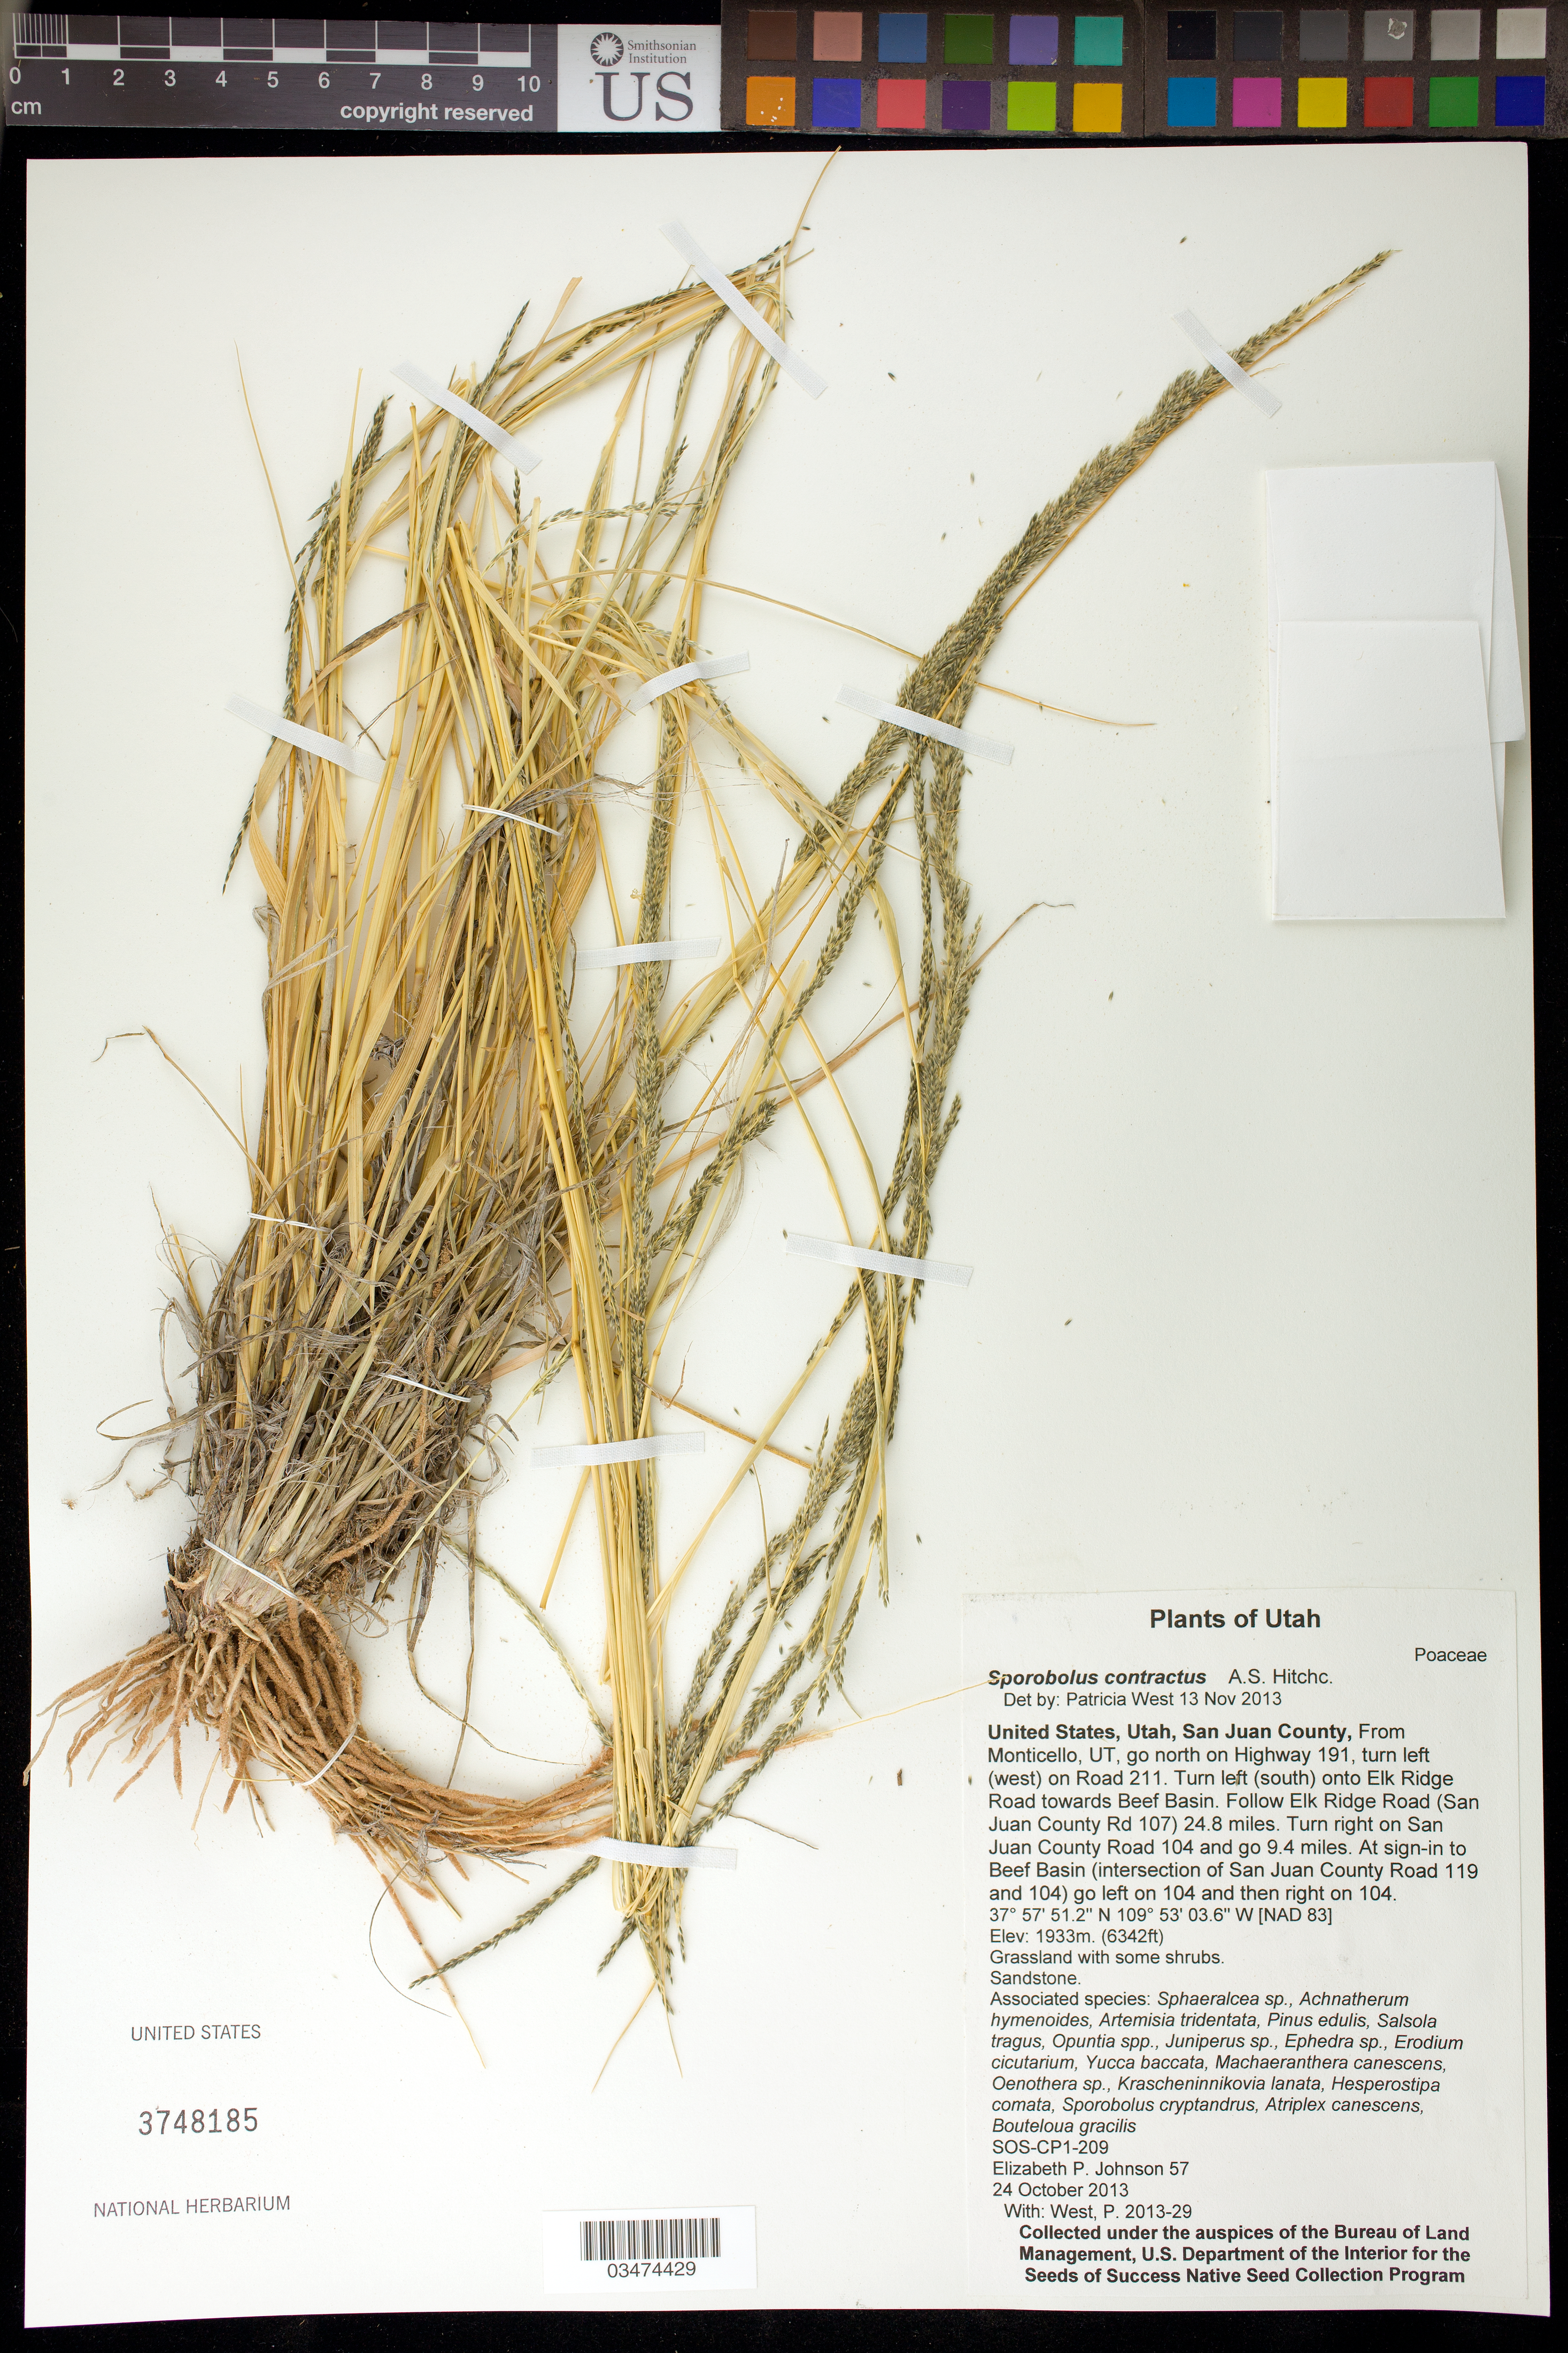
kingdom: Plantae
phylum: Tracheophyta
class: Liliopsida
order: Poales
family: Poaceae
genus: Sporobolus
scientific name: Sporobolus contractus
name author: Hitchc.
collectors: E. Johnson & P. West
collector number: CP1-209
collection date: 2013-10-24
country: United States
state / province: Utah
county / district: San Juan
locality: Near Beef Basin (intersection of San Juan County Rd 119 and 104)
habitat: Sandstone. Mixed grassland and shrub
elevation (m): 1933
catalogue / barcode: US 3748185